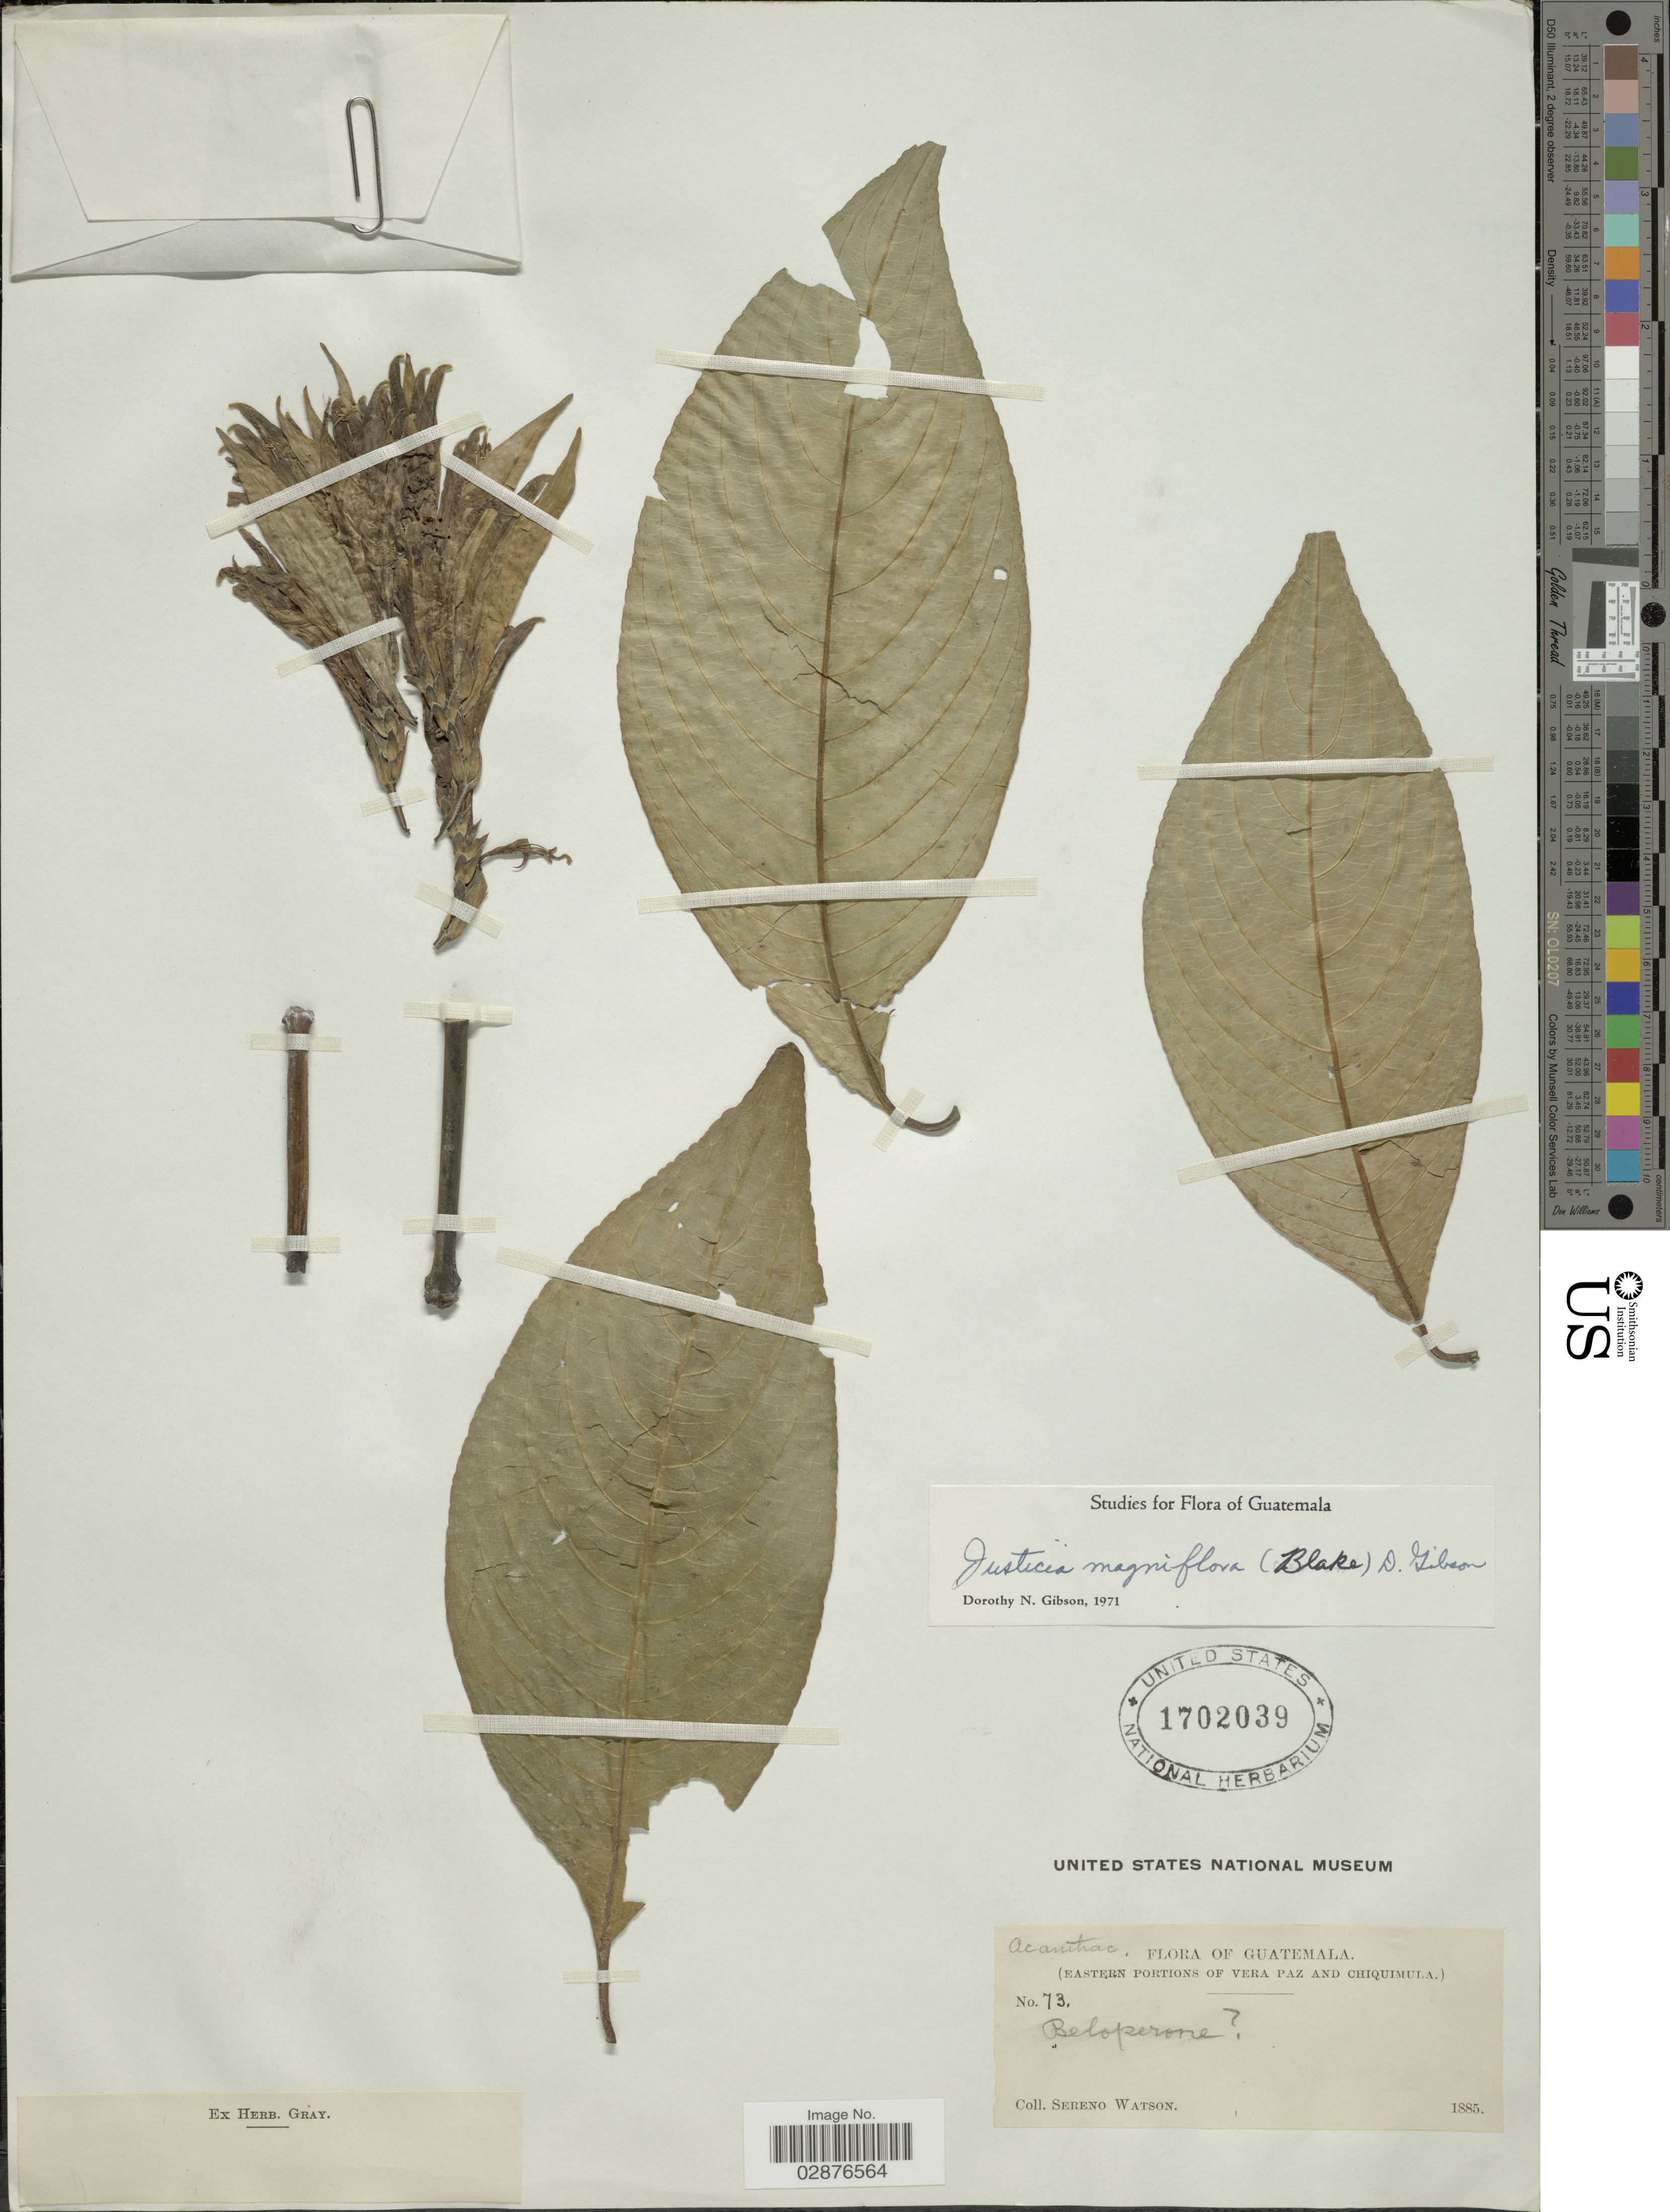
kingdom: Plantae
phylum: Tracheophyta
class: Magnoliopsida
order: Lamiales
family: Acanthaceae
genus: Justicia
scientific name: Justicia magniflora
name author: (S.F. Blake) D.N. Gibson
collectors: S. Watson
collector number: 73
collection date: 1885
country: Guatemala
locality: Eastern portions of Vera Paz and Chiquimula.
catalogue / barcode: US 1702039